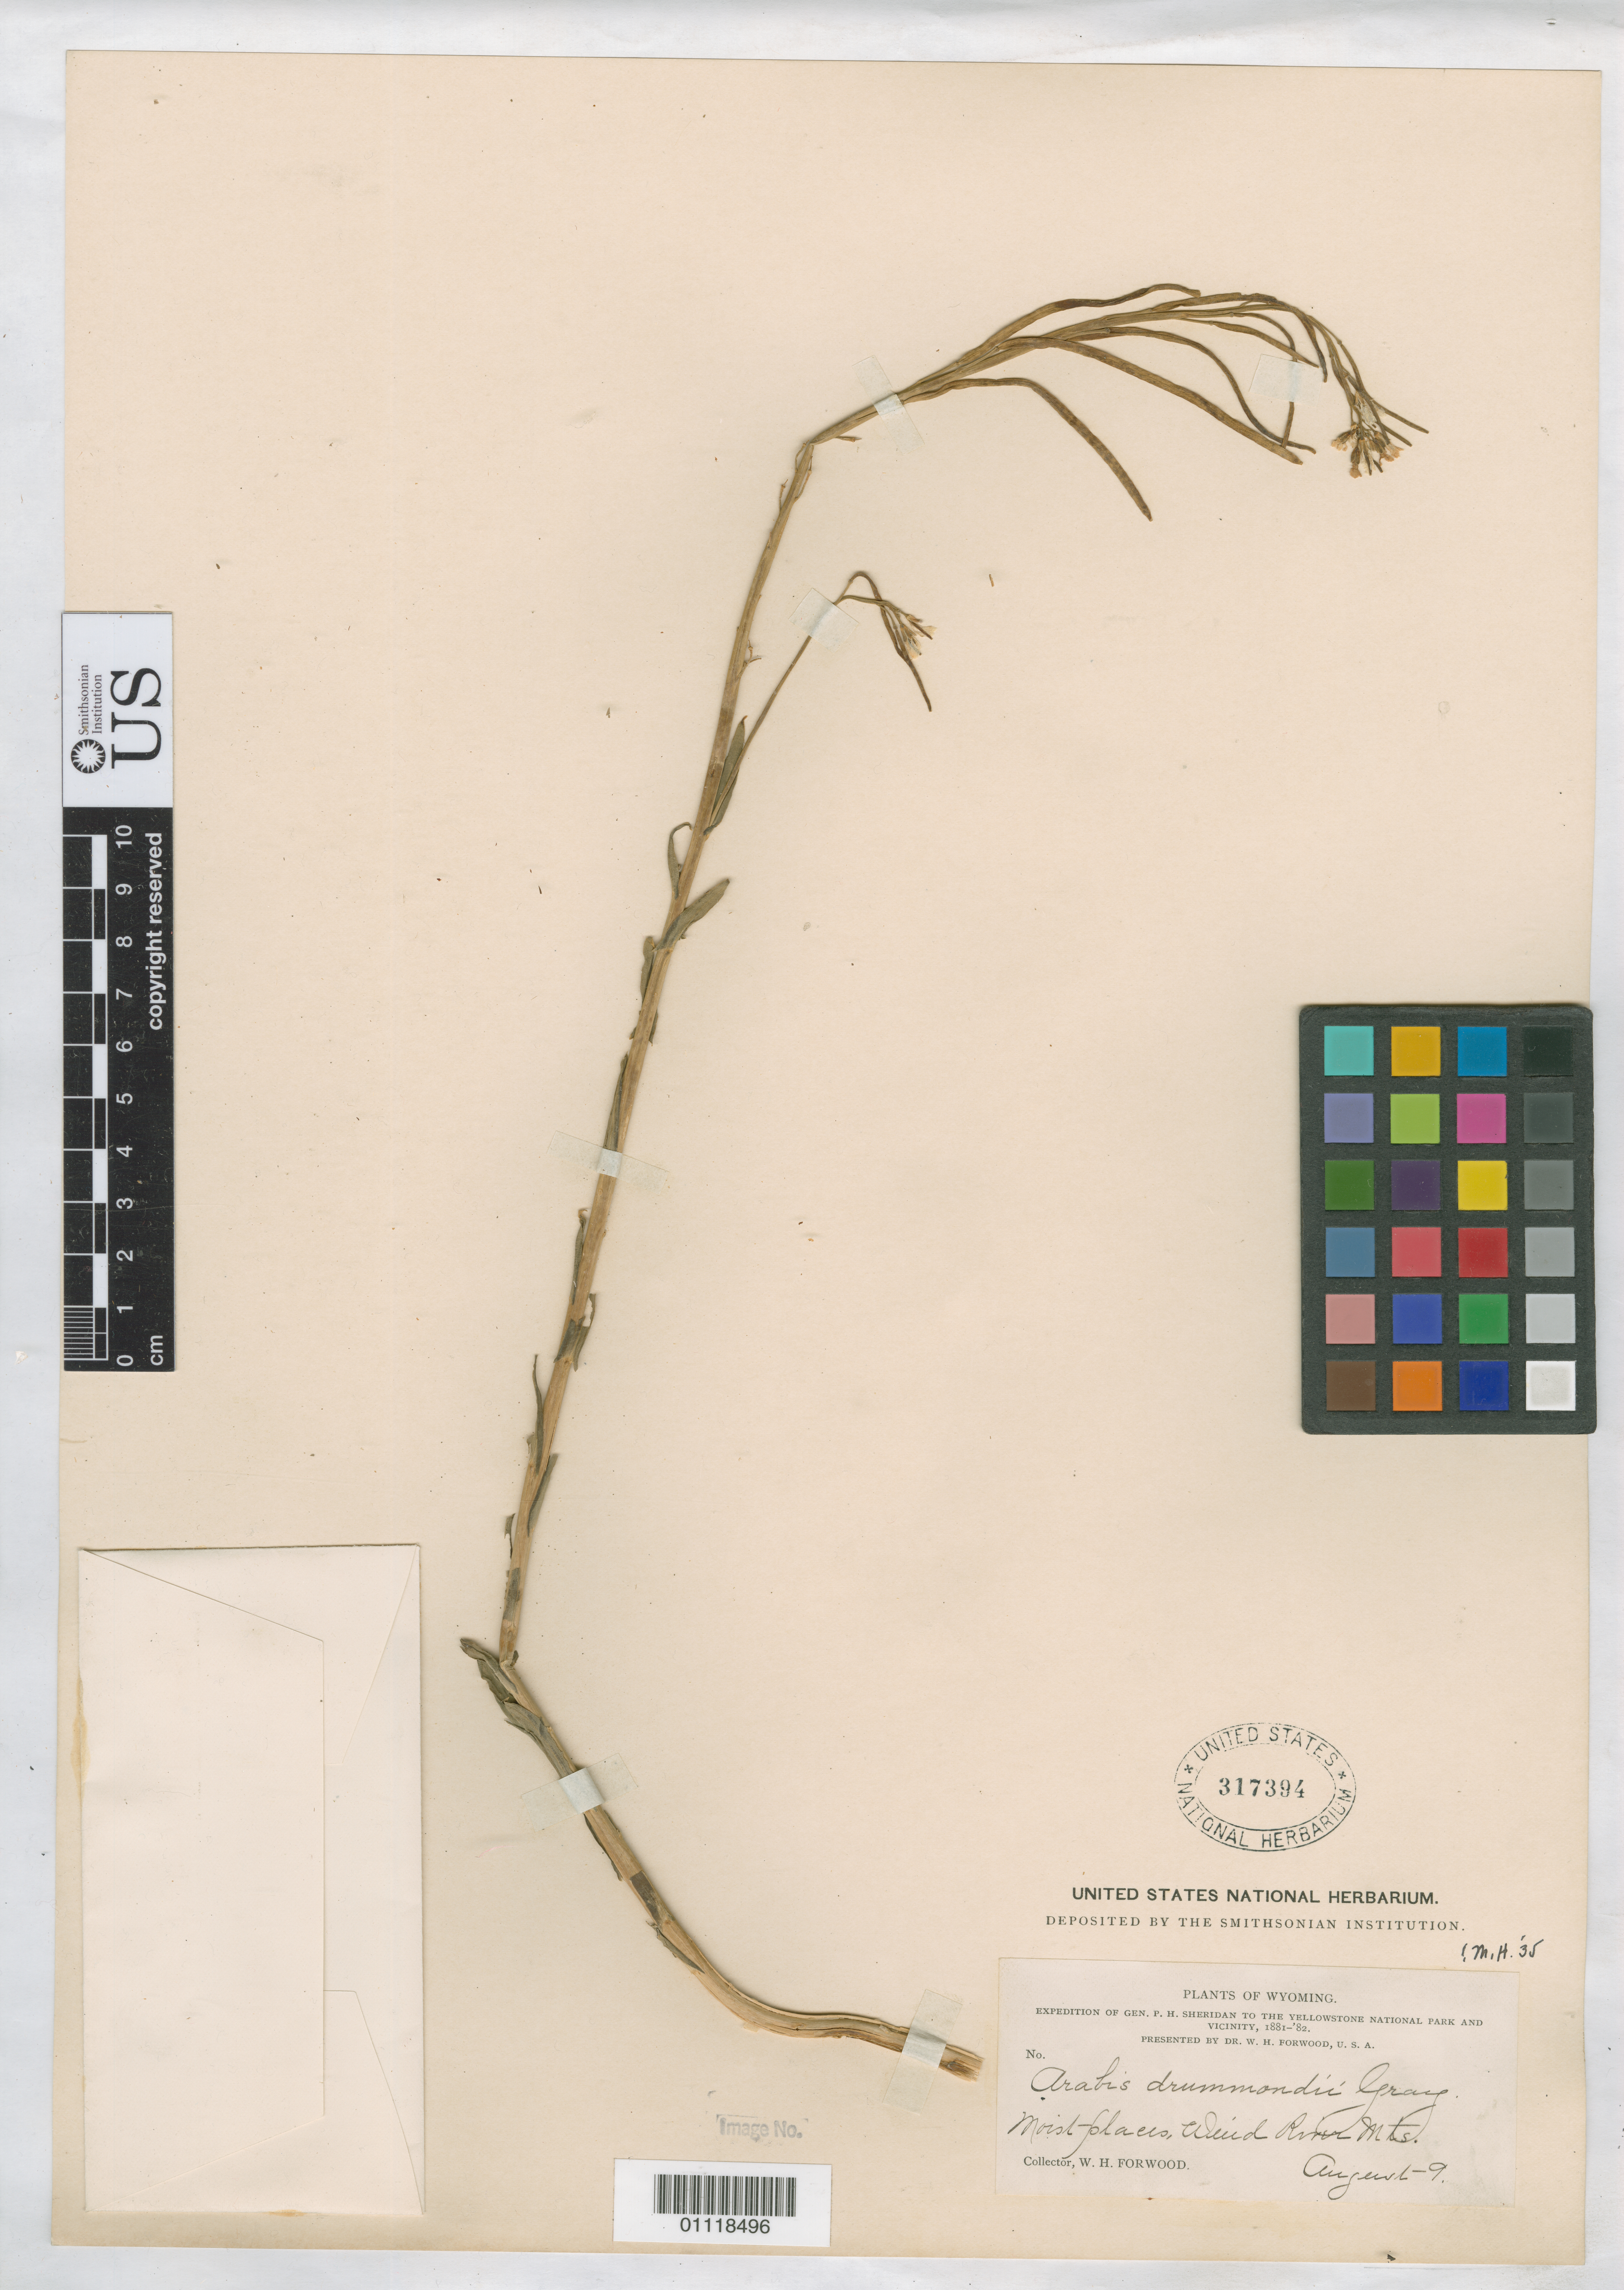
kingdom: Plantae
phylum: Tracheophyta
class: Magnoliopsida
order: Brassicales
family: Brassicaceae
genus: Arabis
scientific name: Arabis drummondii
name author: A. Gray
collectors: W. Forwood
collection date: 1881-08-09 or 1882-08-09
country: United States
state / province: Wyoming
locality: Wind River Mts.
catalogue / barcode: US 317394